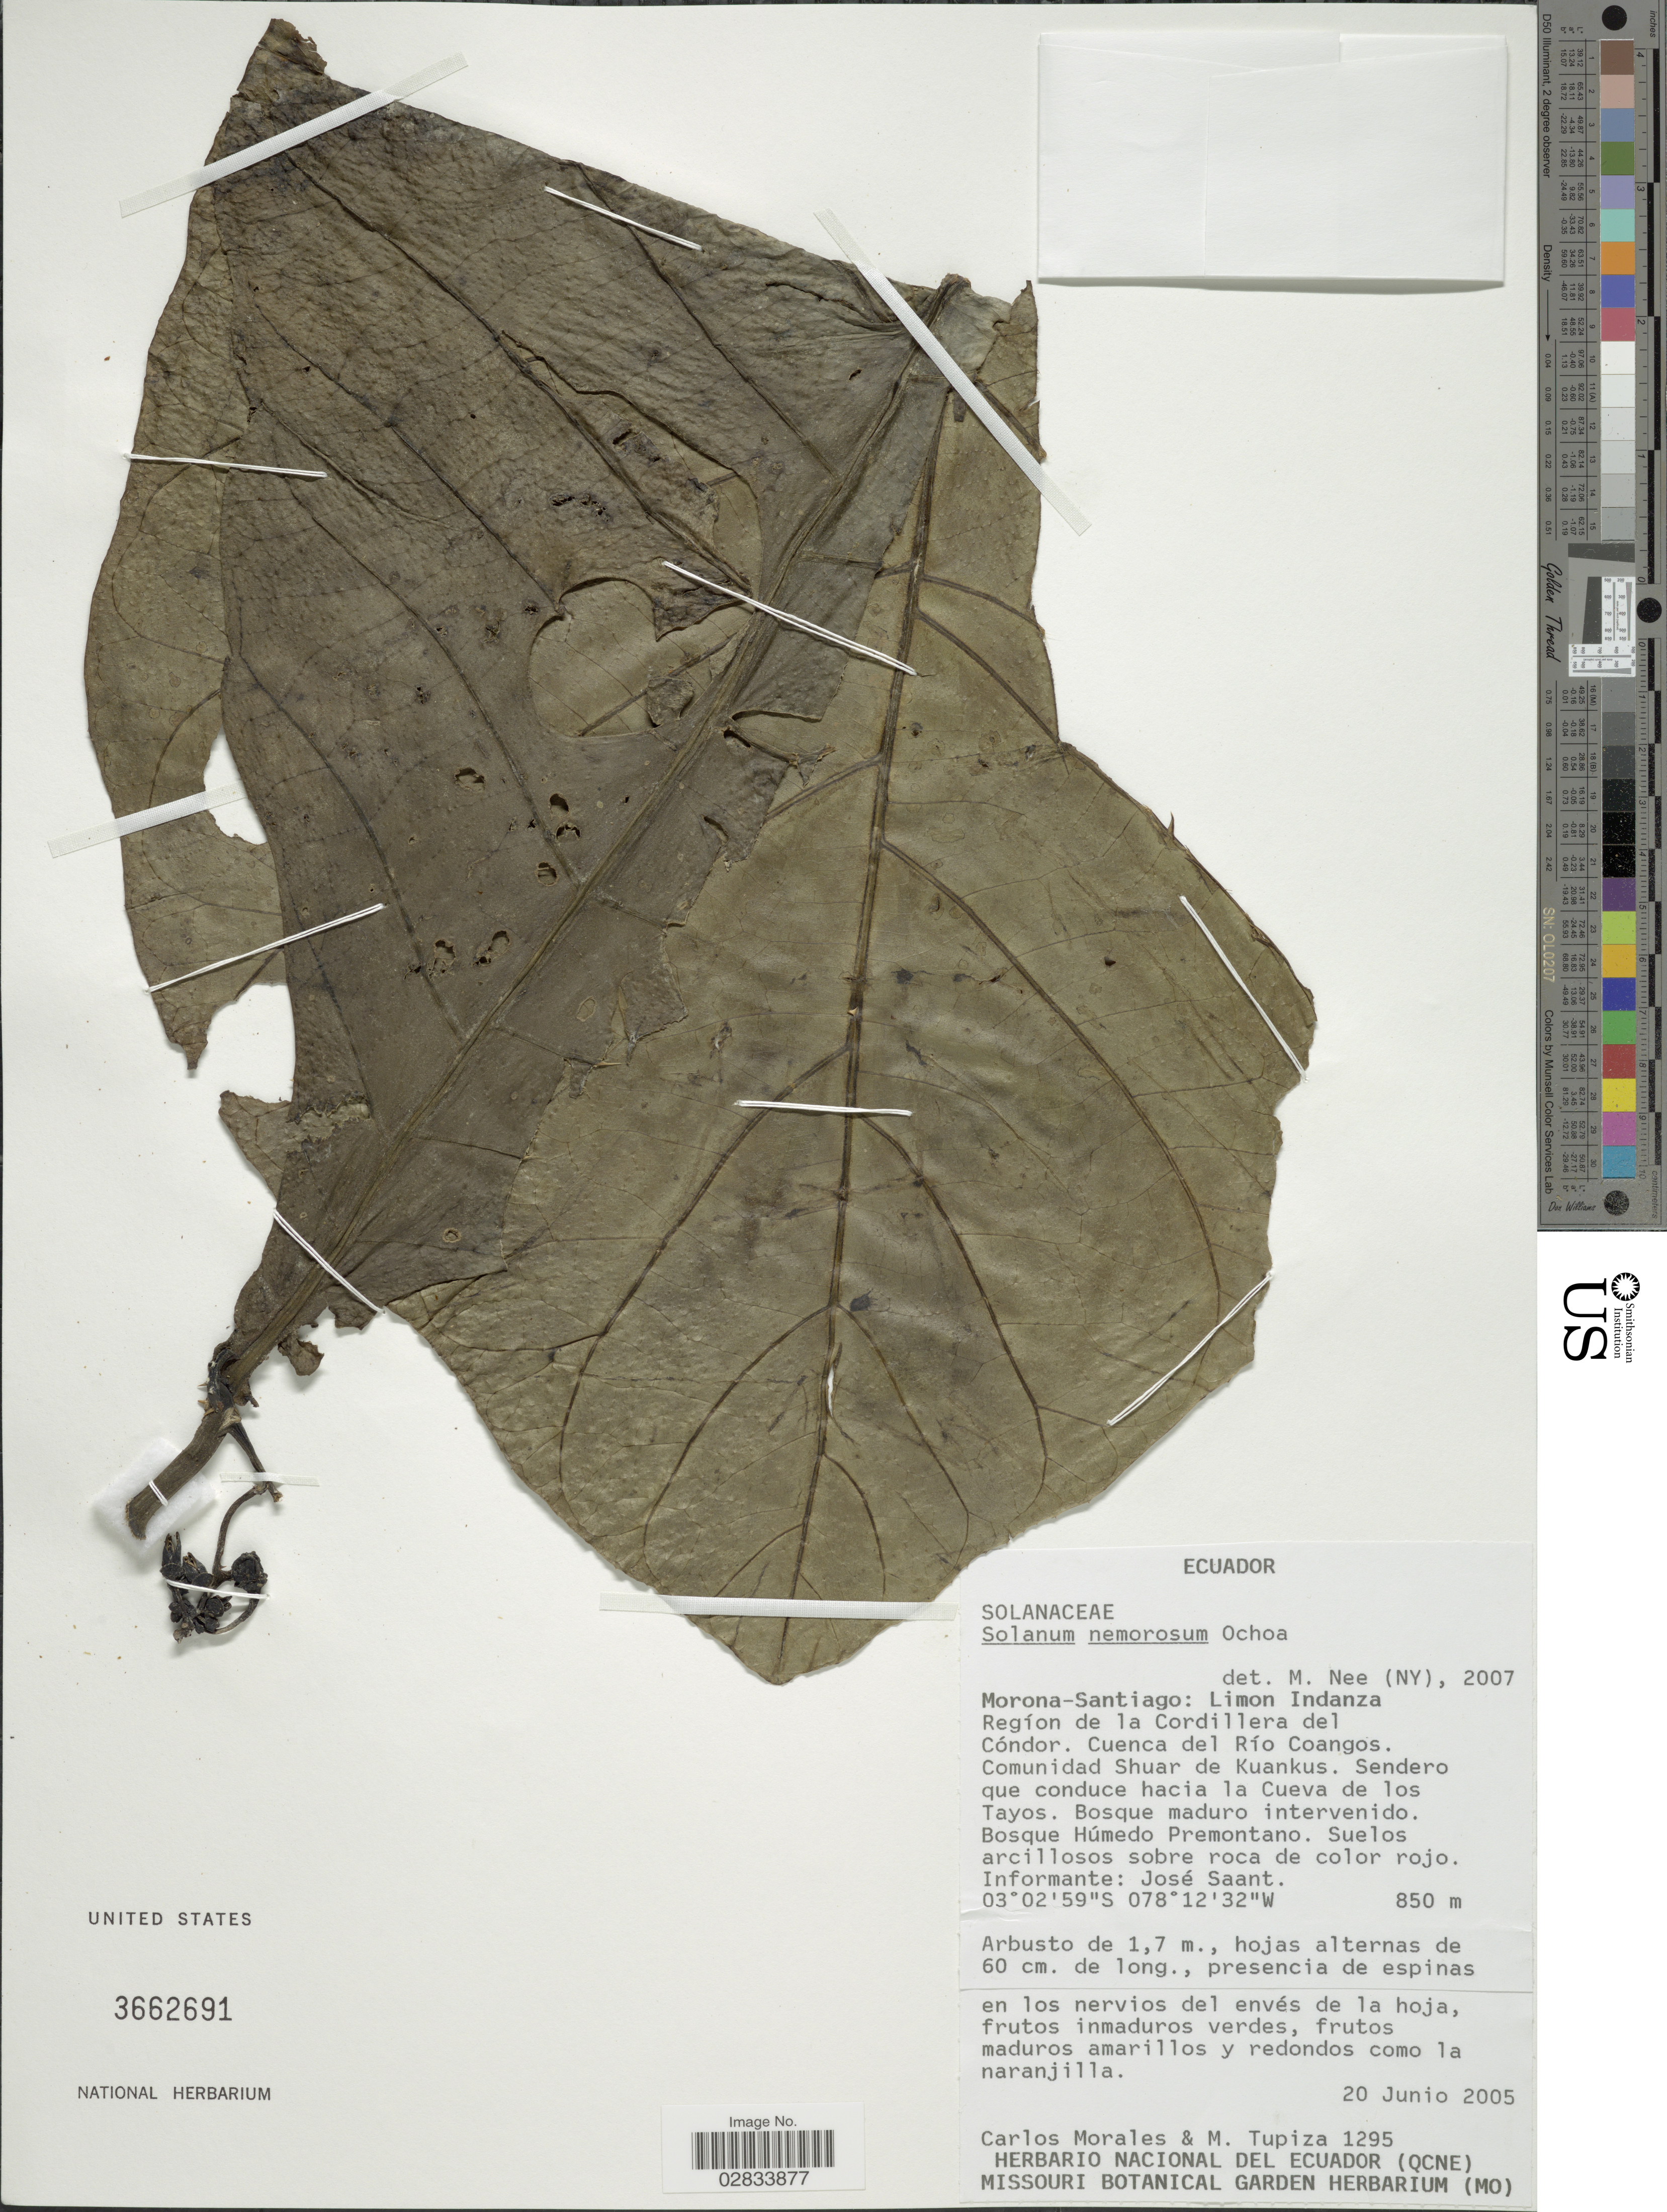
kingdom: Plantae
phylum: Tracheophyta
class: Magnoliopsida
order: Solanales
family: Solanaceae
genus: Solanum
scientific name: Solanum nemorense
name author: Dunal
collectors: C. Morales & M. Tupiza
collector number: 1295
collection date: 2005-06-20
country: Ecuador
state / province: Morona-Santiago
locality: Morona-Santiago: Limon Indanza, Regíon de la Cordillera del Cóndor, Cuenca del Río Coangos, Comunidad Shuar de Kuankus, Sendero que conduce hacia la Cueva de los Tayos.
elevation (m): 850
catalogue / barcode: US 3662691